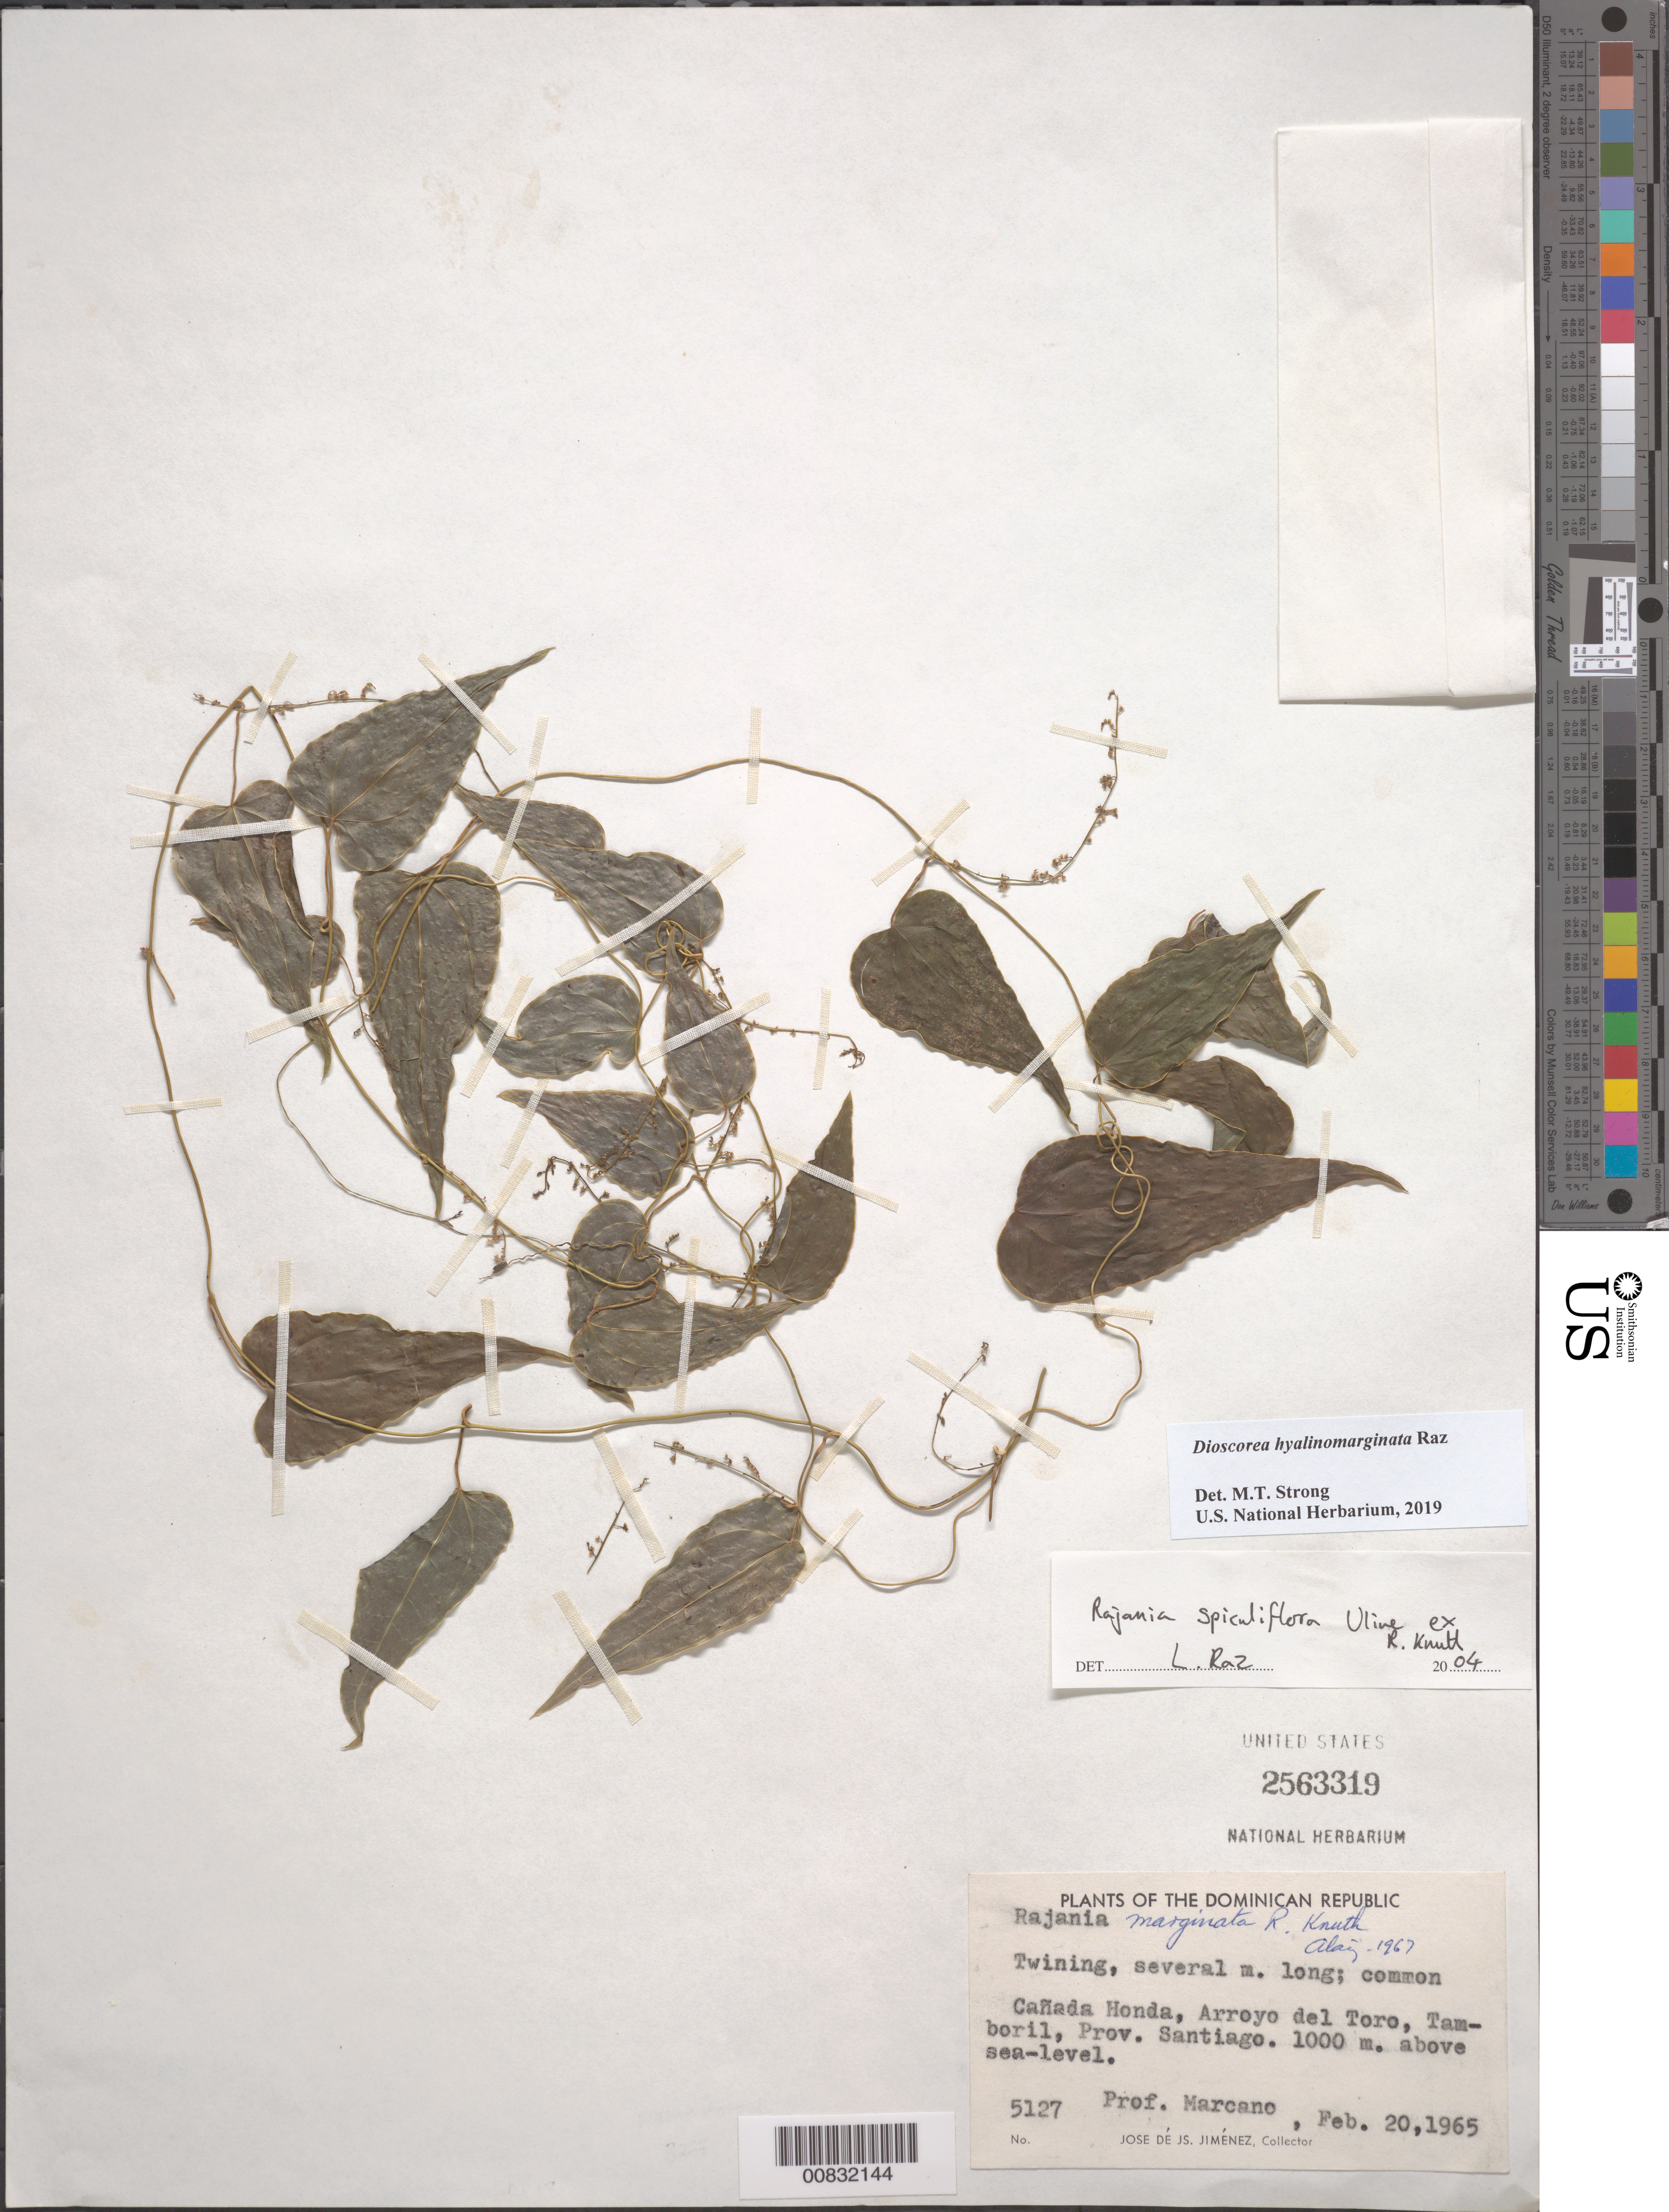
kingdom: Plantae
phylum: Tracheophyta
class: Liliopsida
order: Dioscoreales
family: Dioscoreaceae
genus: Dioscorea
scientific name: Dioscorea hyalinomarginata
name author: Raz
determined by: Strong, M. T., (US), Smithsonian Institution - National Museum of Natural History (UNITED STATES)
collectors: J. J. Jiménez & E. J. Marcano F.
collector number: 5127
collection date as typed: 20 Feb 1965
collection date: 1965-02-20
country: Dominican Republic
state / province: Santiago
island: Hispaniola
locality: Cañada Honda, Arroyo del Toro, Tamboril.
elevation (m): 1000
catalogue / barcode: US 2563319